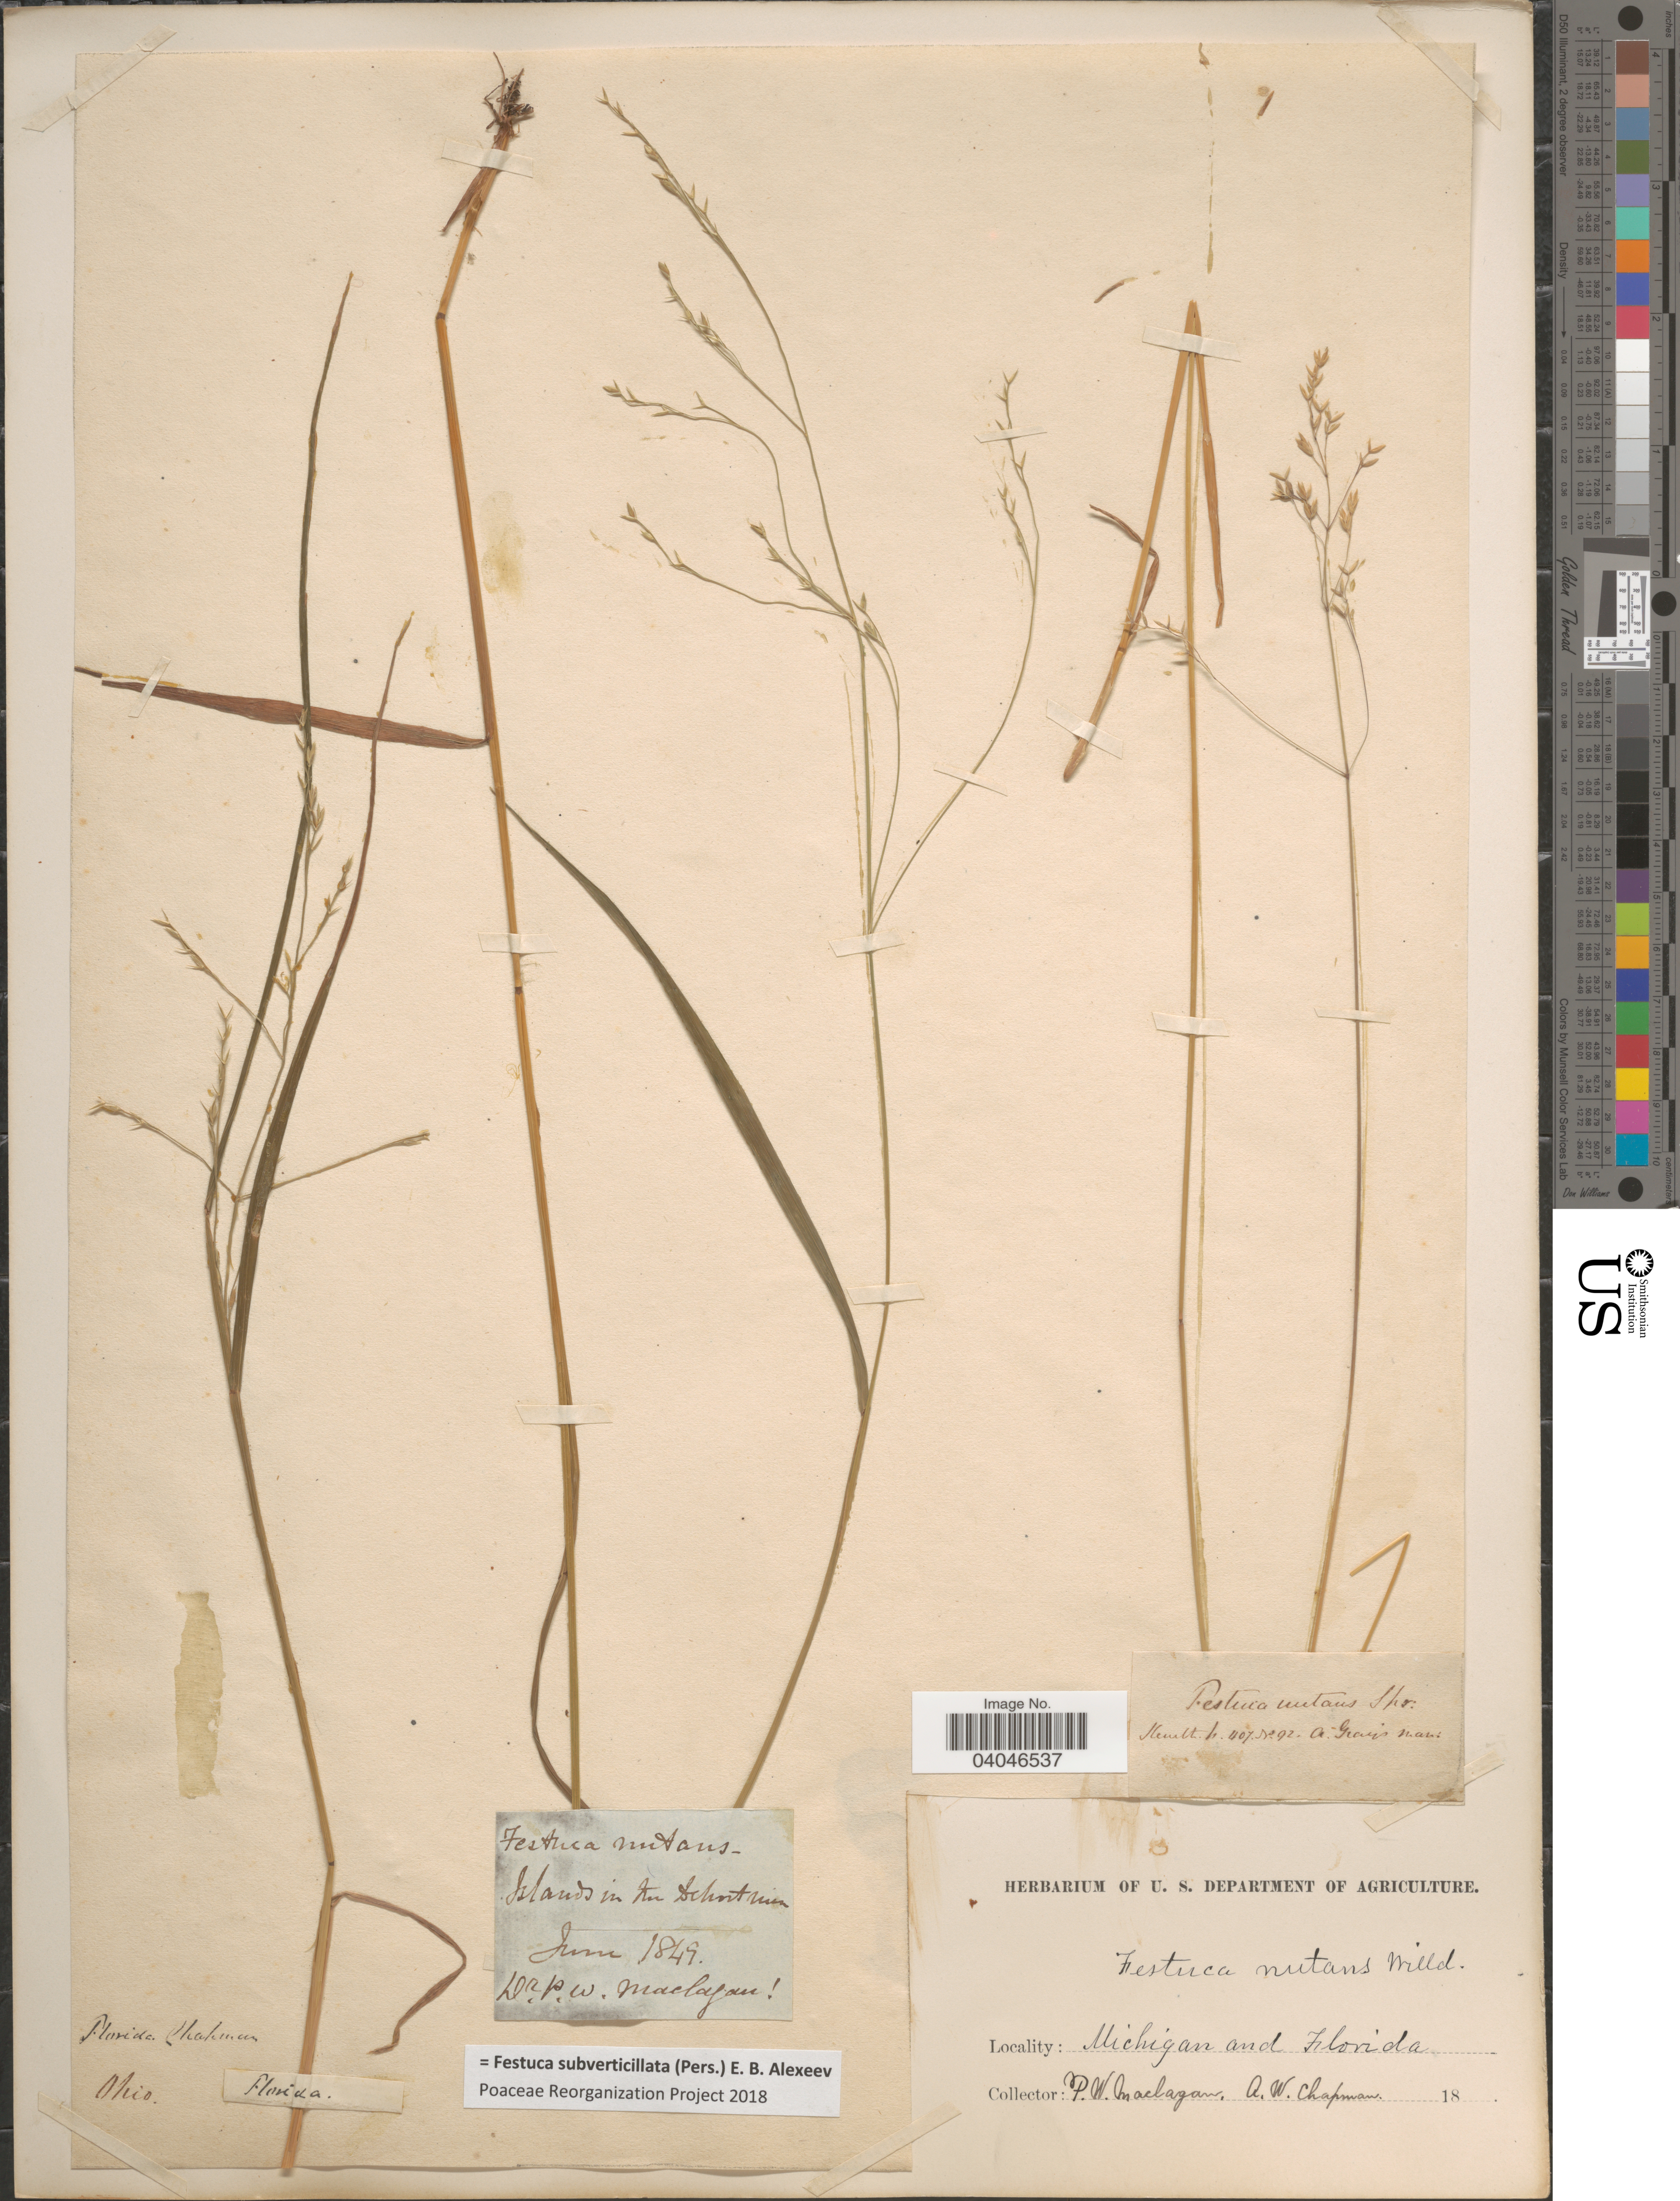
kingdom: Plantae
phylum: Tracheophyta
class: Liliopsida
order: Poales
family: Poaceae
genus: Festuca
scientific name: Festuca subverticillata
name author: (Pers.) E.B. Alexeev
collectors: A. W. Chapman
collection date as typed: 18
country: United States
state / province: Florida